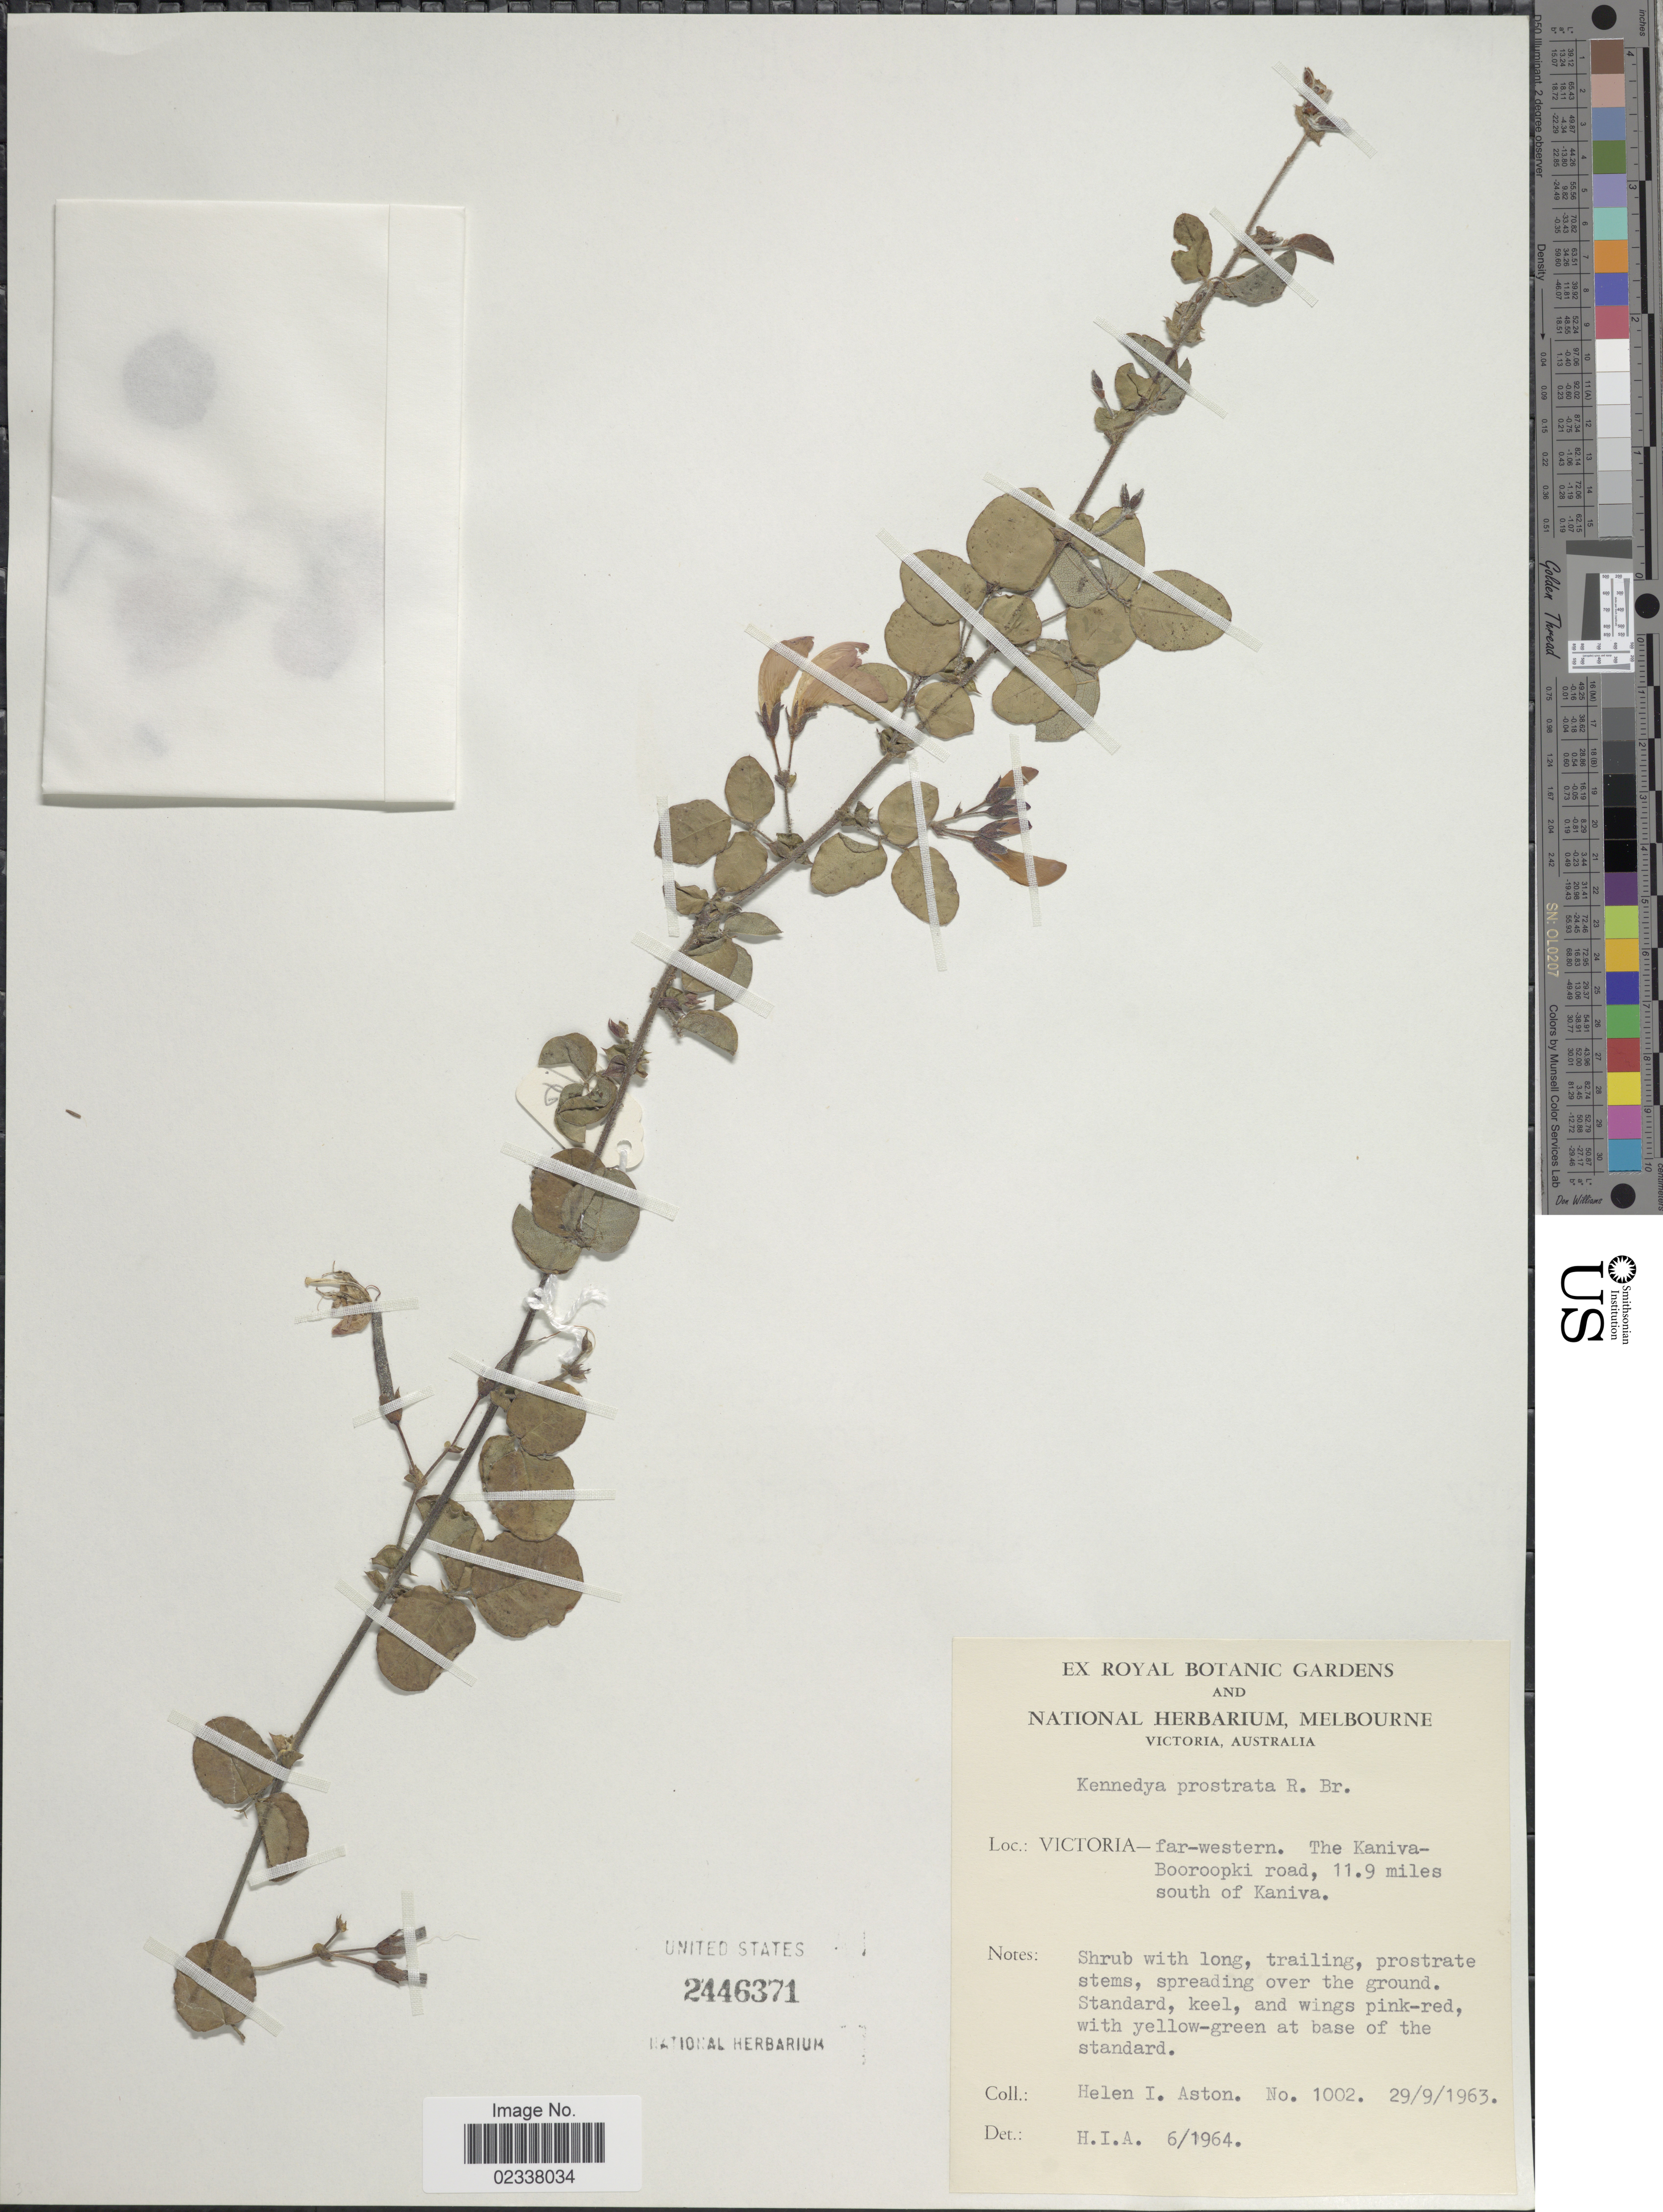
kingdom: Plantae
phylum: Tracheophyta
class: Magnoliopsida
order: Fabales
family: Fabaceae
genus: Kennedia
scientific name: Kennedia prostrata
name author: R. Br.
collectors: H. I. Aston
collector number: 1002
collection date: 1963-09-29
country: Australia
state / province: Victoria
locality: Victoria-far-western. The Kaniva-Booroopki road, 11.9 miles south of Kaniva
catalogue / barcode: US 2446371